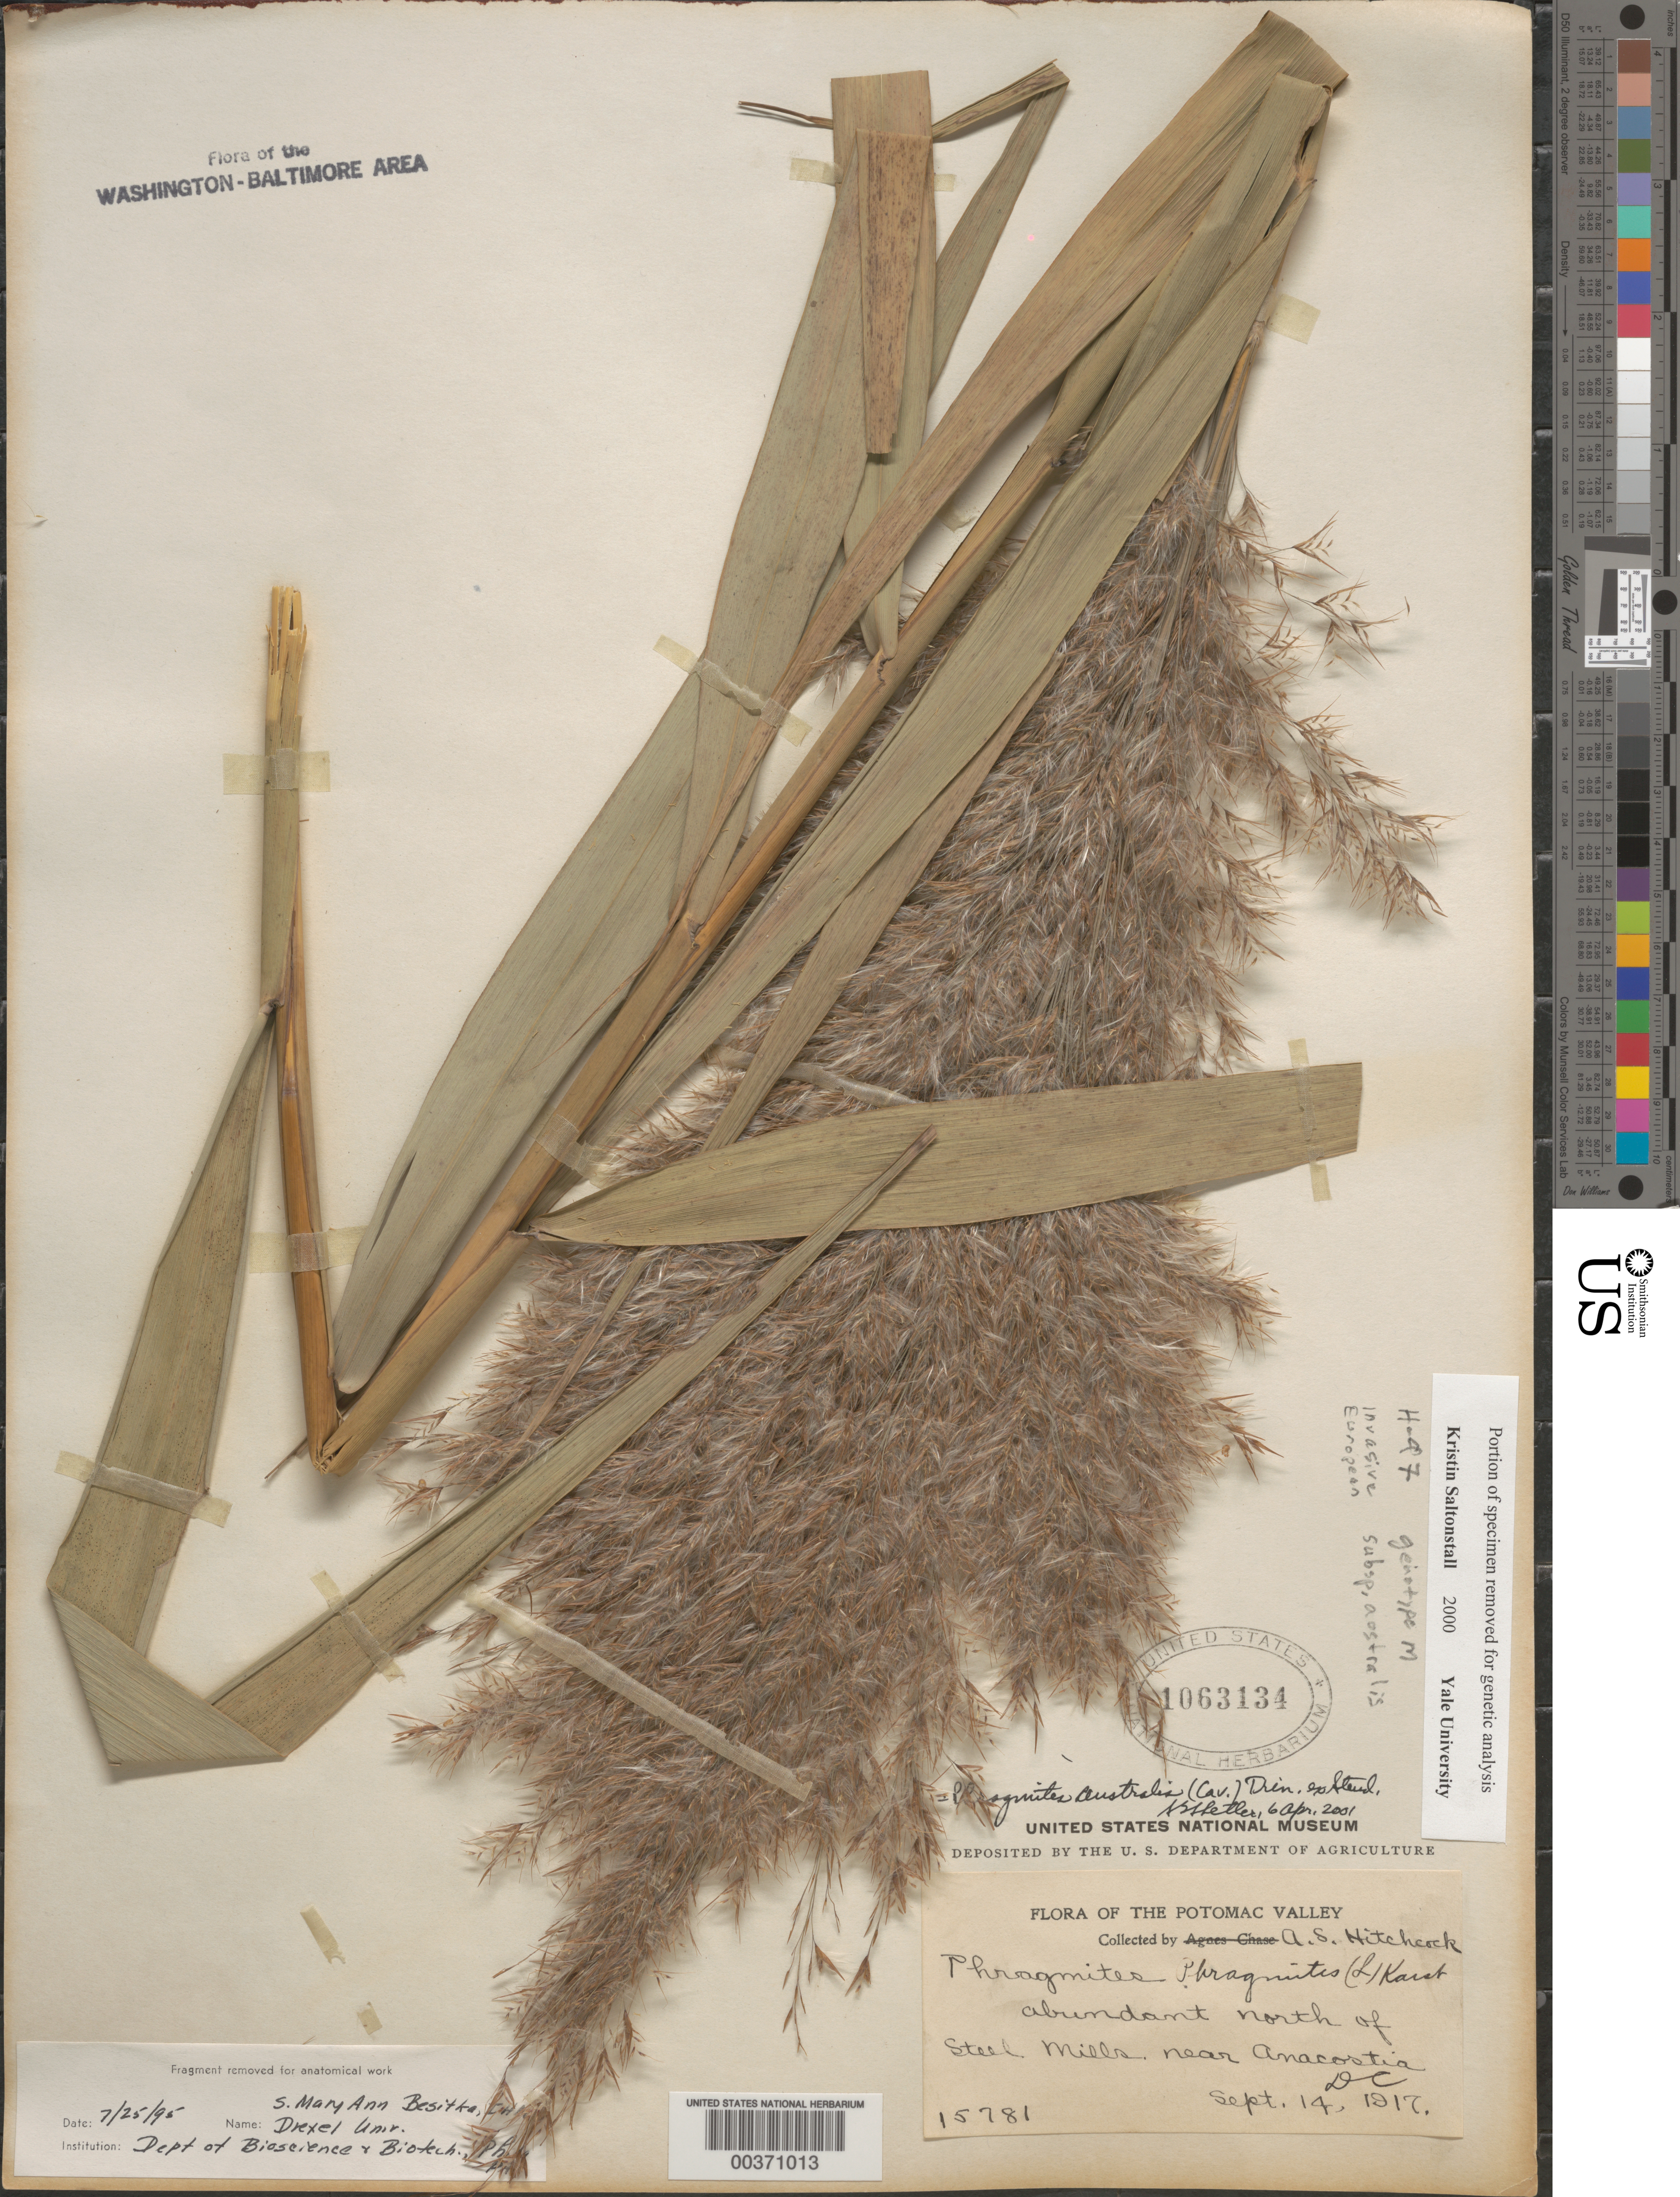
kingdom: Plantae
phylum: Tracheophyta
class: Liliopsida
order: Poales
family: Poaceae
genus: Phragmites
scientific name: Phragmites australis subsp. australis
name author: (Cav.) Trin. ex Steud.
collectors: A. S. Hitchcock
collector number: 15781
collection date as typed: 14 Sep 1917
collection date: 1917-09-14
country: United States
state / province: Maryland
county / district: Prince George's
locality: N of Steel Mills, near Anacostia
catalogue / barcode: US 1063134